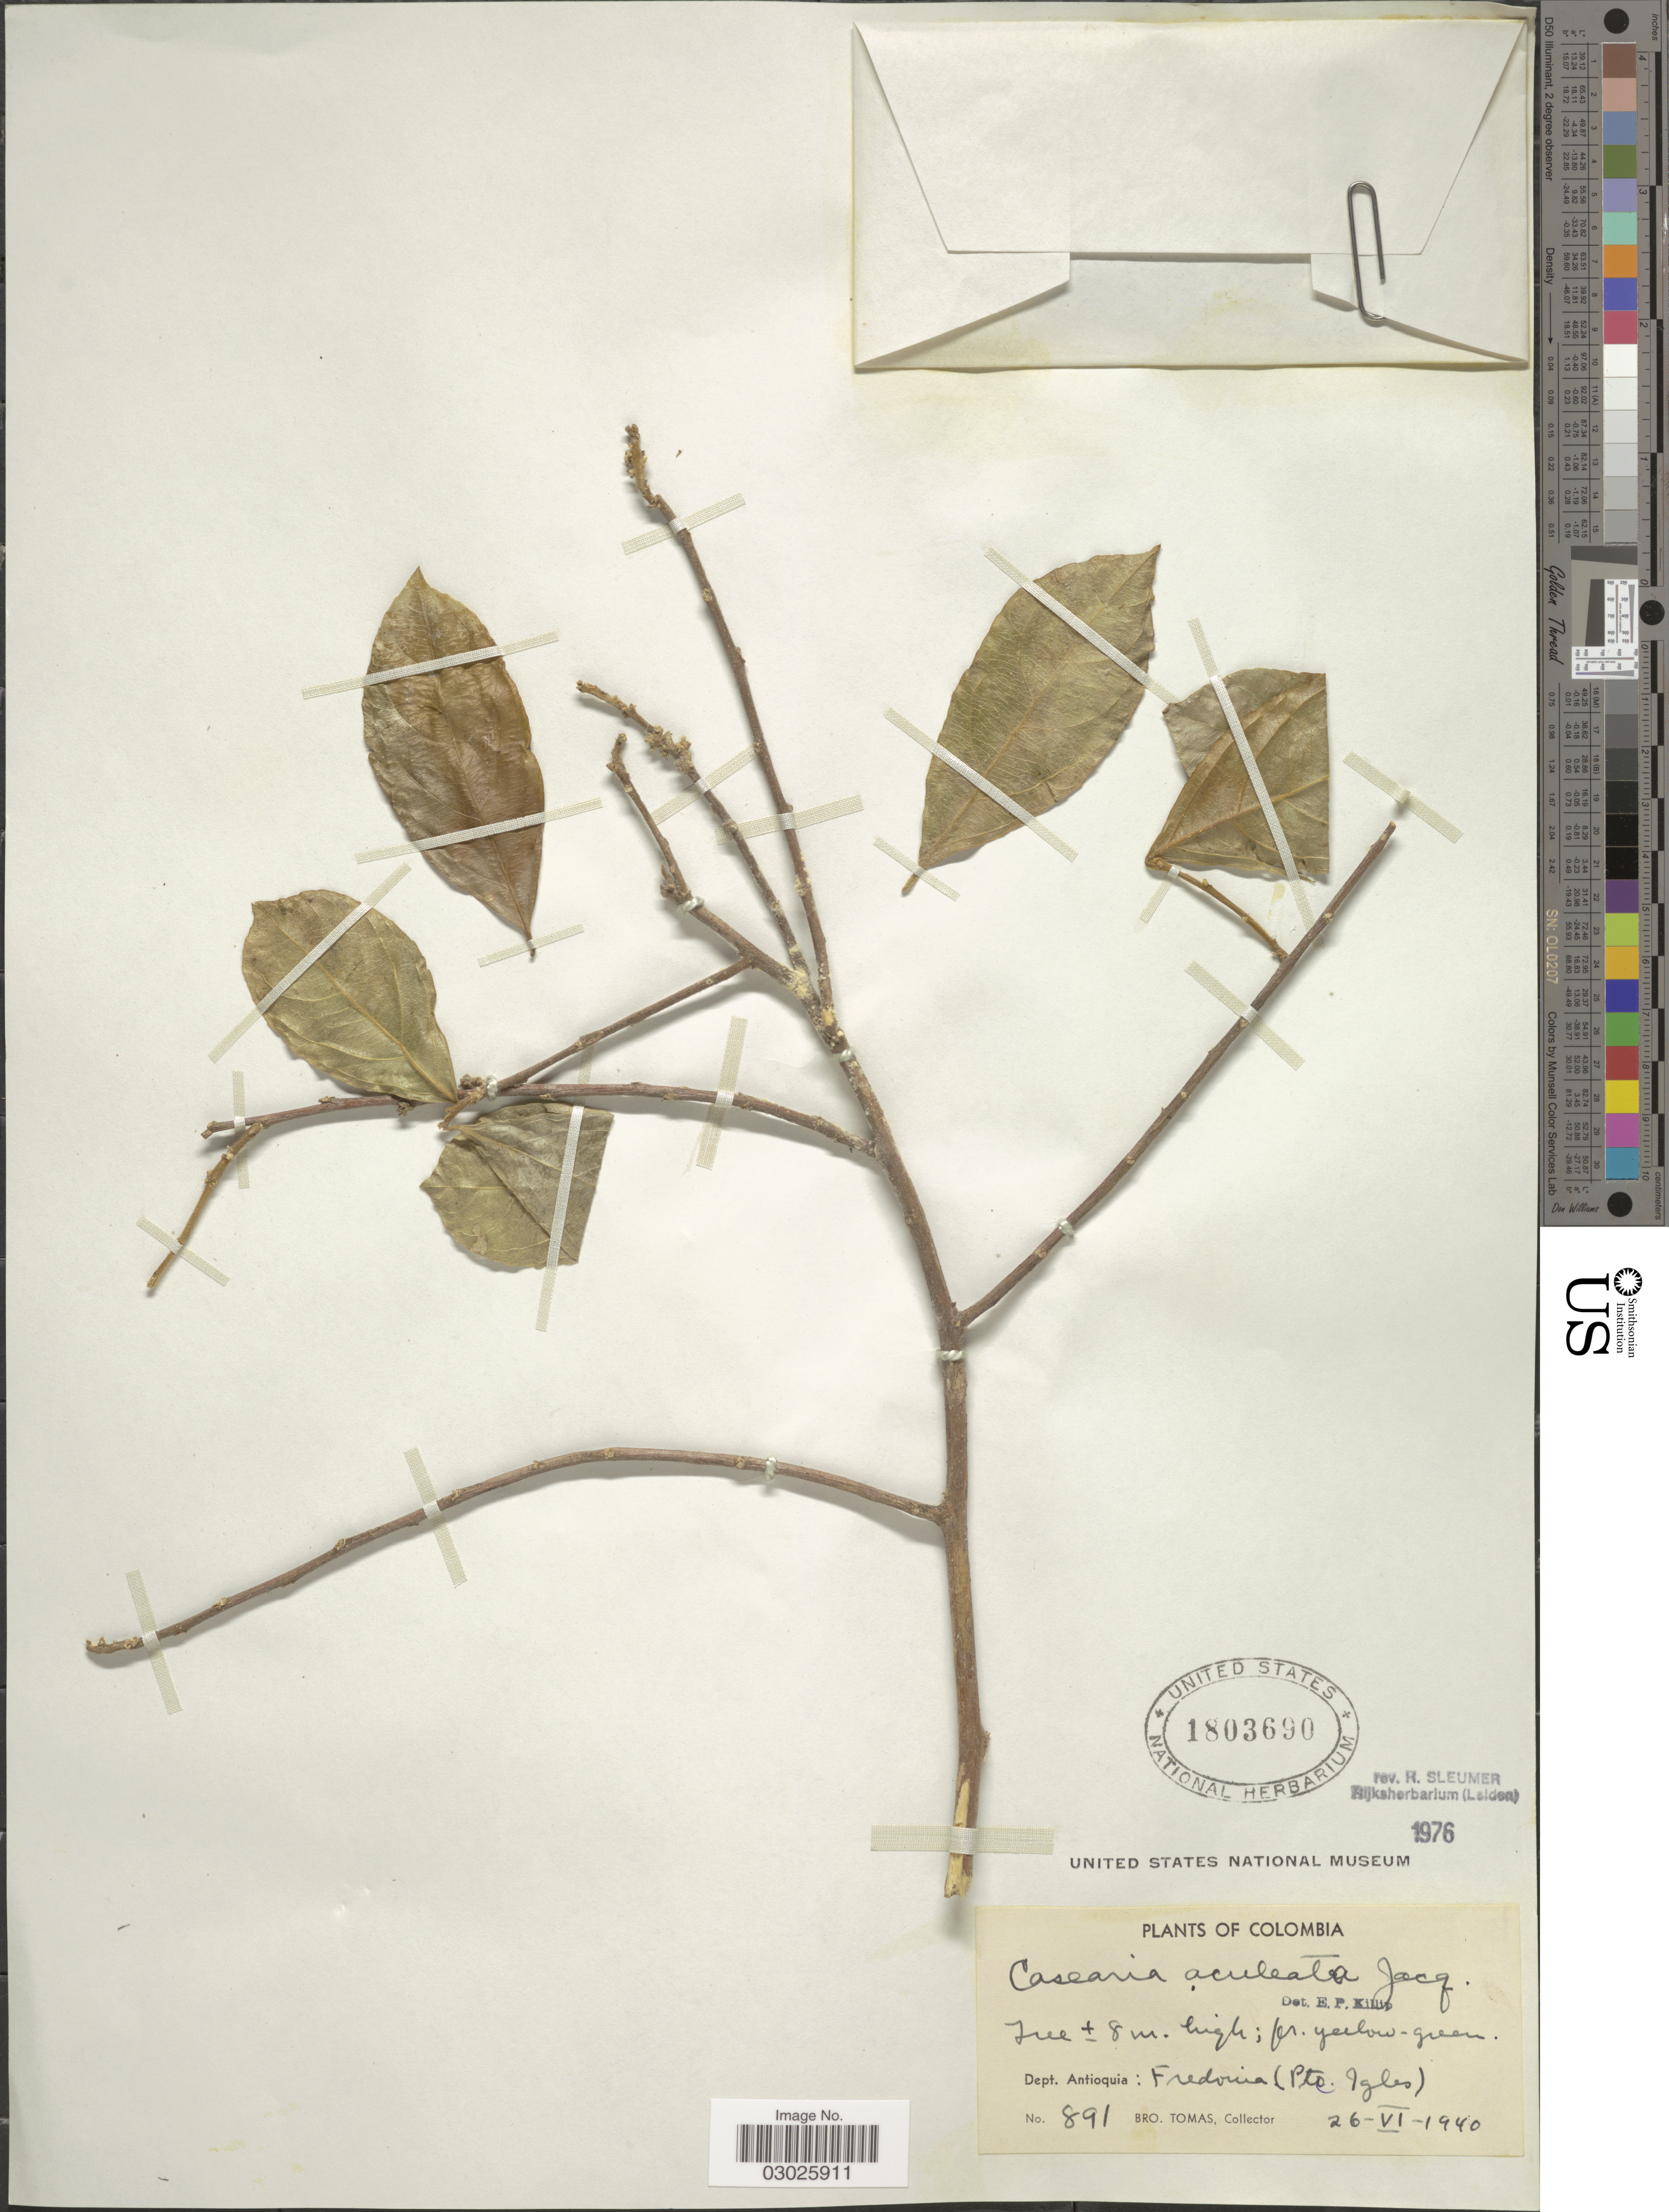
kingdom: Plantae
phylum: Tracheophyta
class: Magnoliopsida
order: Malpighiales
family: Salicaceae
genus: Casearia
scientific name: Casearia aculeata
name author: Jacq.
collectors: B. Tomas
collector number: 891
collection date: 1940-06-26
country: Colombia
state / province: Antioquia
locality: Dept. Antioquia: Fredonia (Pto. Igles).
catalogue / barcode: US 1803690